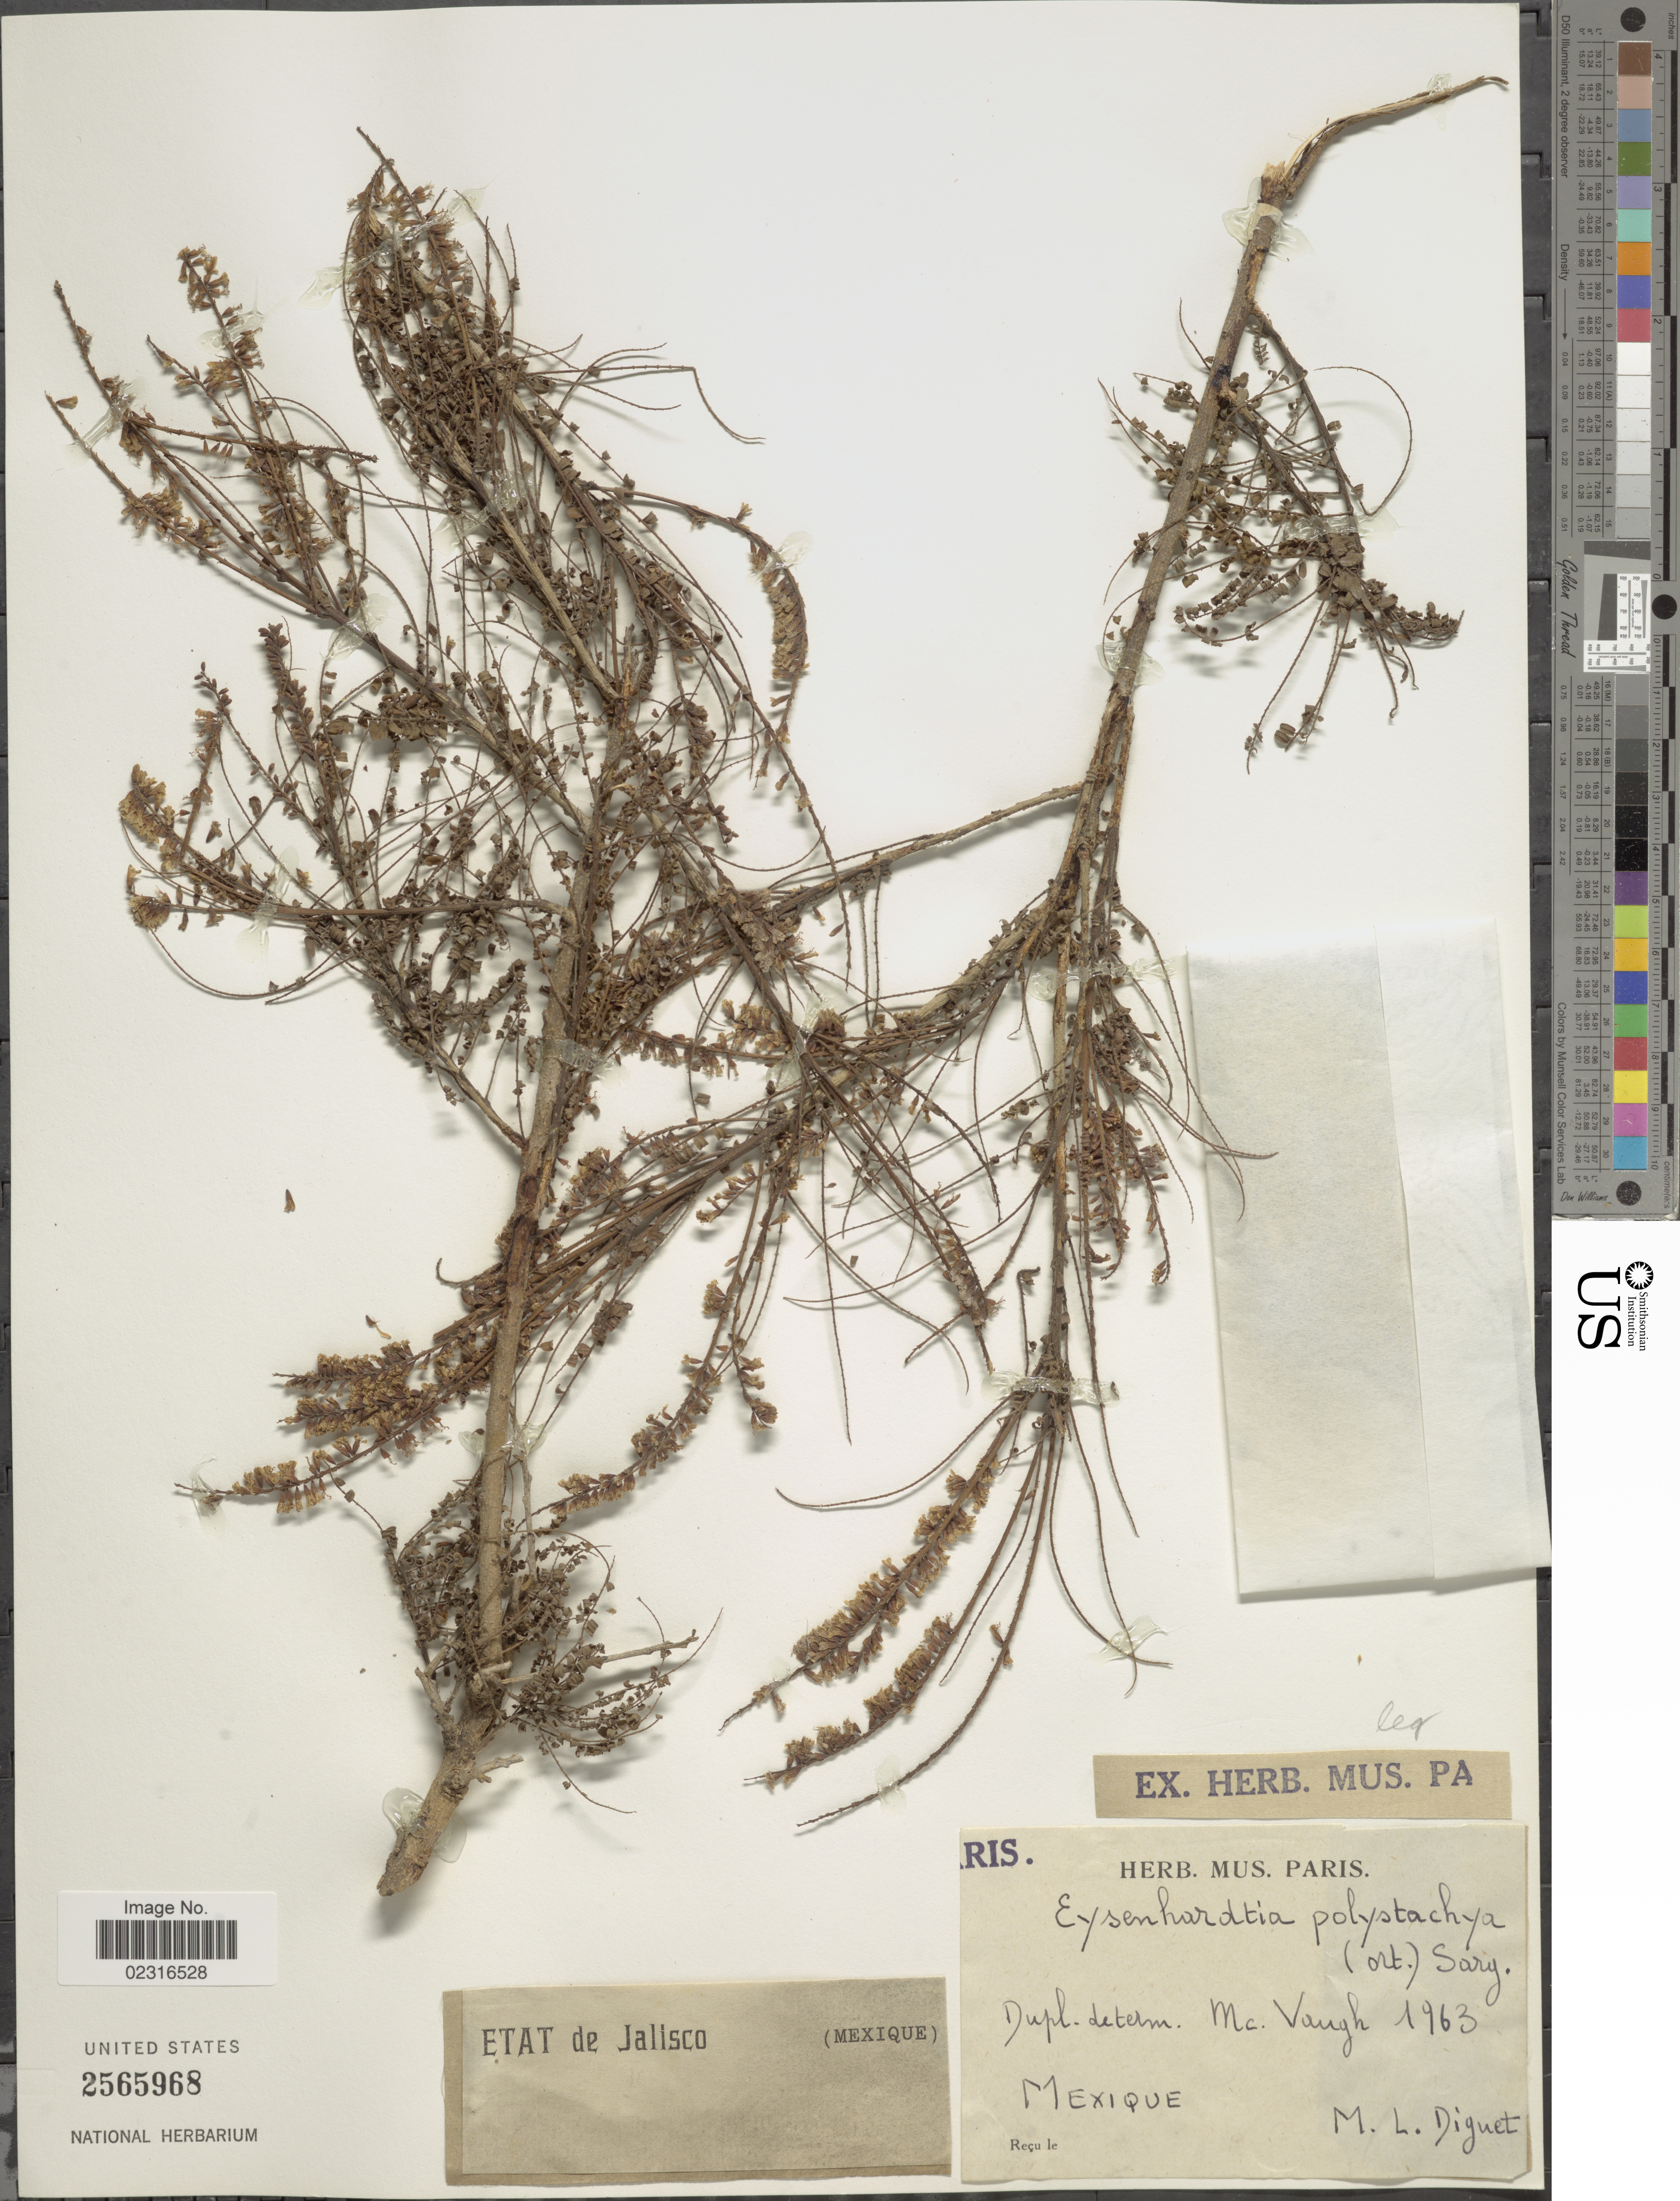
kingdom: Plantae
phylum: Tracheophyta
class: Magnoliopsida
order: Fabales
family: Fabaceae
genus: Eysenhardtia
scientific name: Eysenhardtia polystachya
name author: (Ortega) Sarg.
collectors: M. L. Diguet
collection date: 1963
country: Mexico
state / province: Jalisco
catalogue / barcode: US 2565968